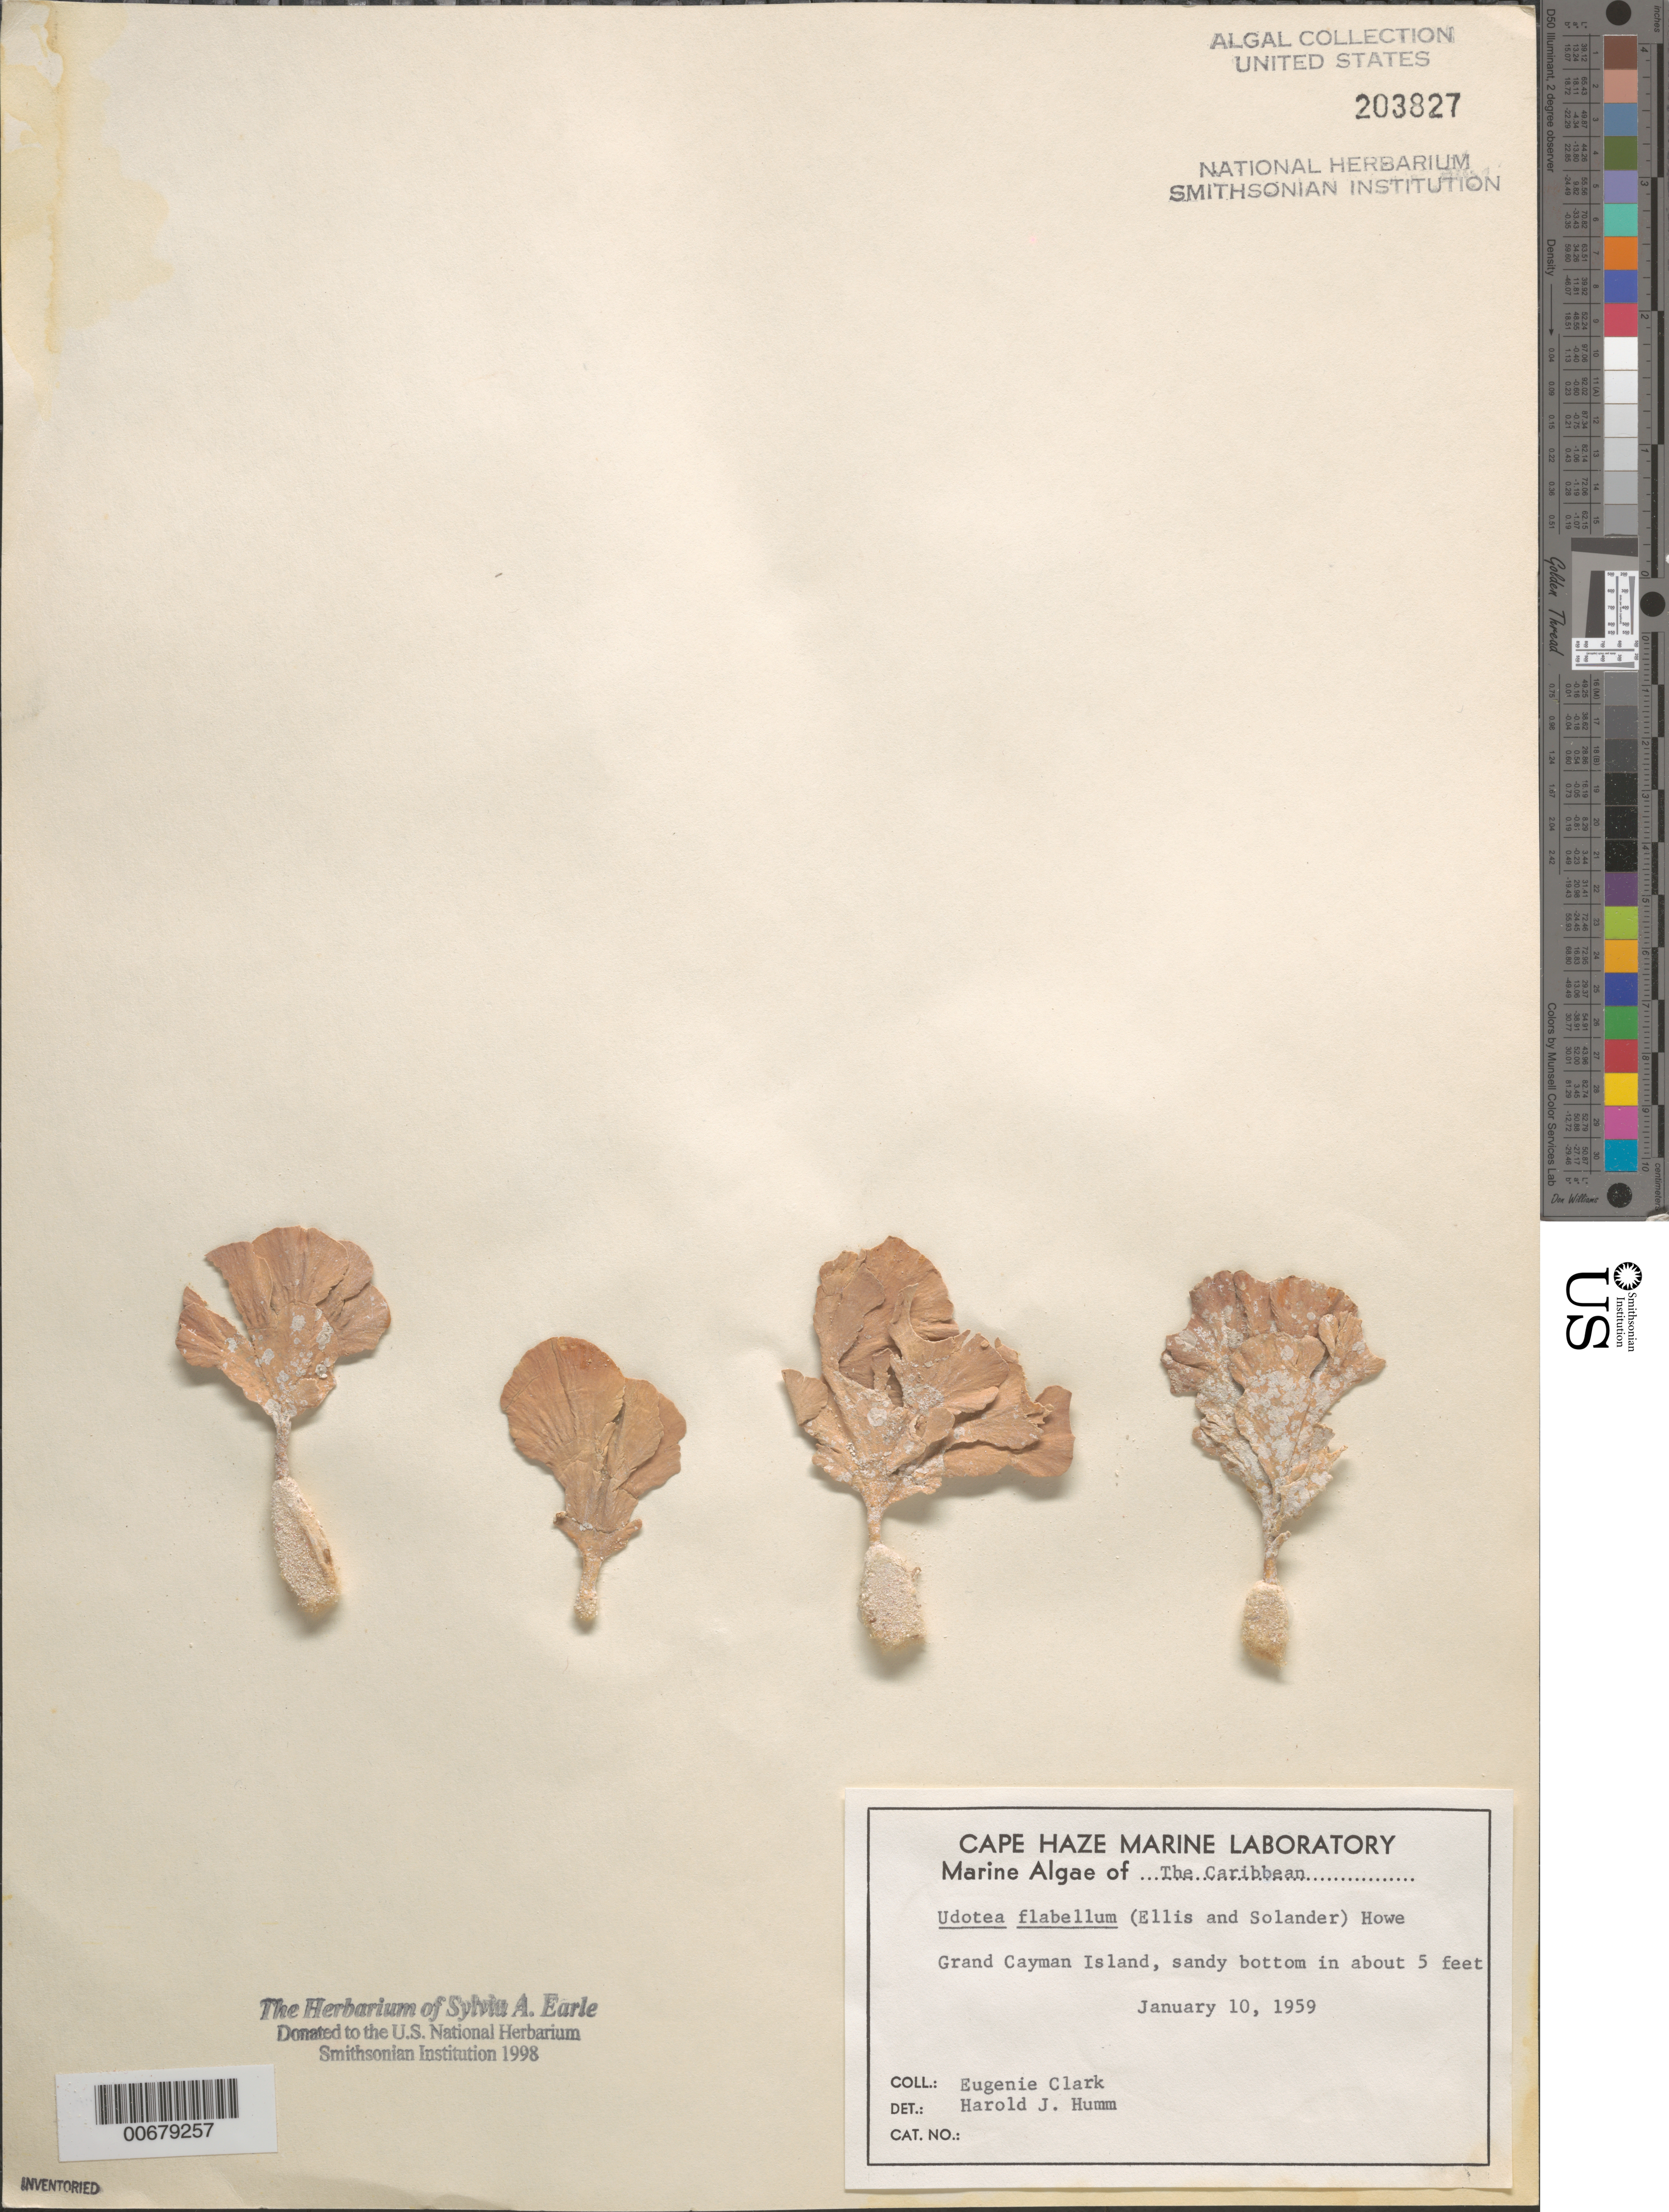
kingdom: Plantae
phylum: Chlorophyta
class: Ulvophyceae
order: Bryopsidales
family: Udoteaceae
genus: Udotea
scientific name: Udotea flabellum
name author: (J. Ellis & Sol.) M. Howe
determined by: Humm, Harold J.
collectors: E. Clark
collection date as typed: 10 Jan 1959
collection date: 1959-01-10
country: Cayman Islands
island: Grand Cayman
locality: Caribbean Sea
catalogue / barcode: US 203827